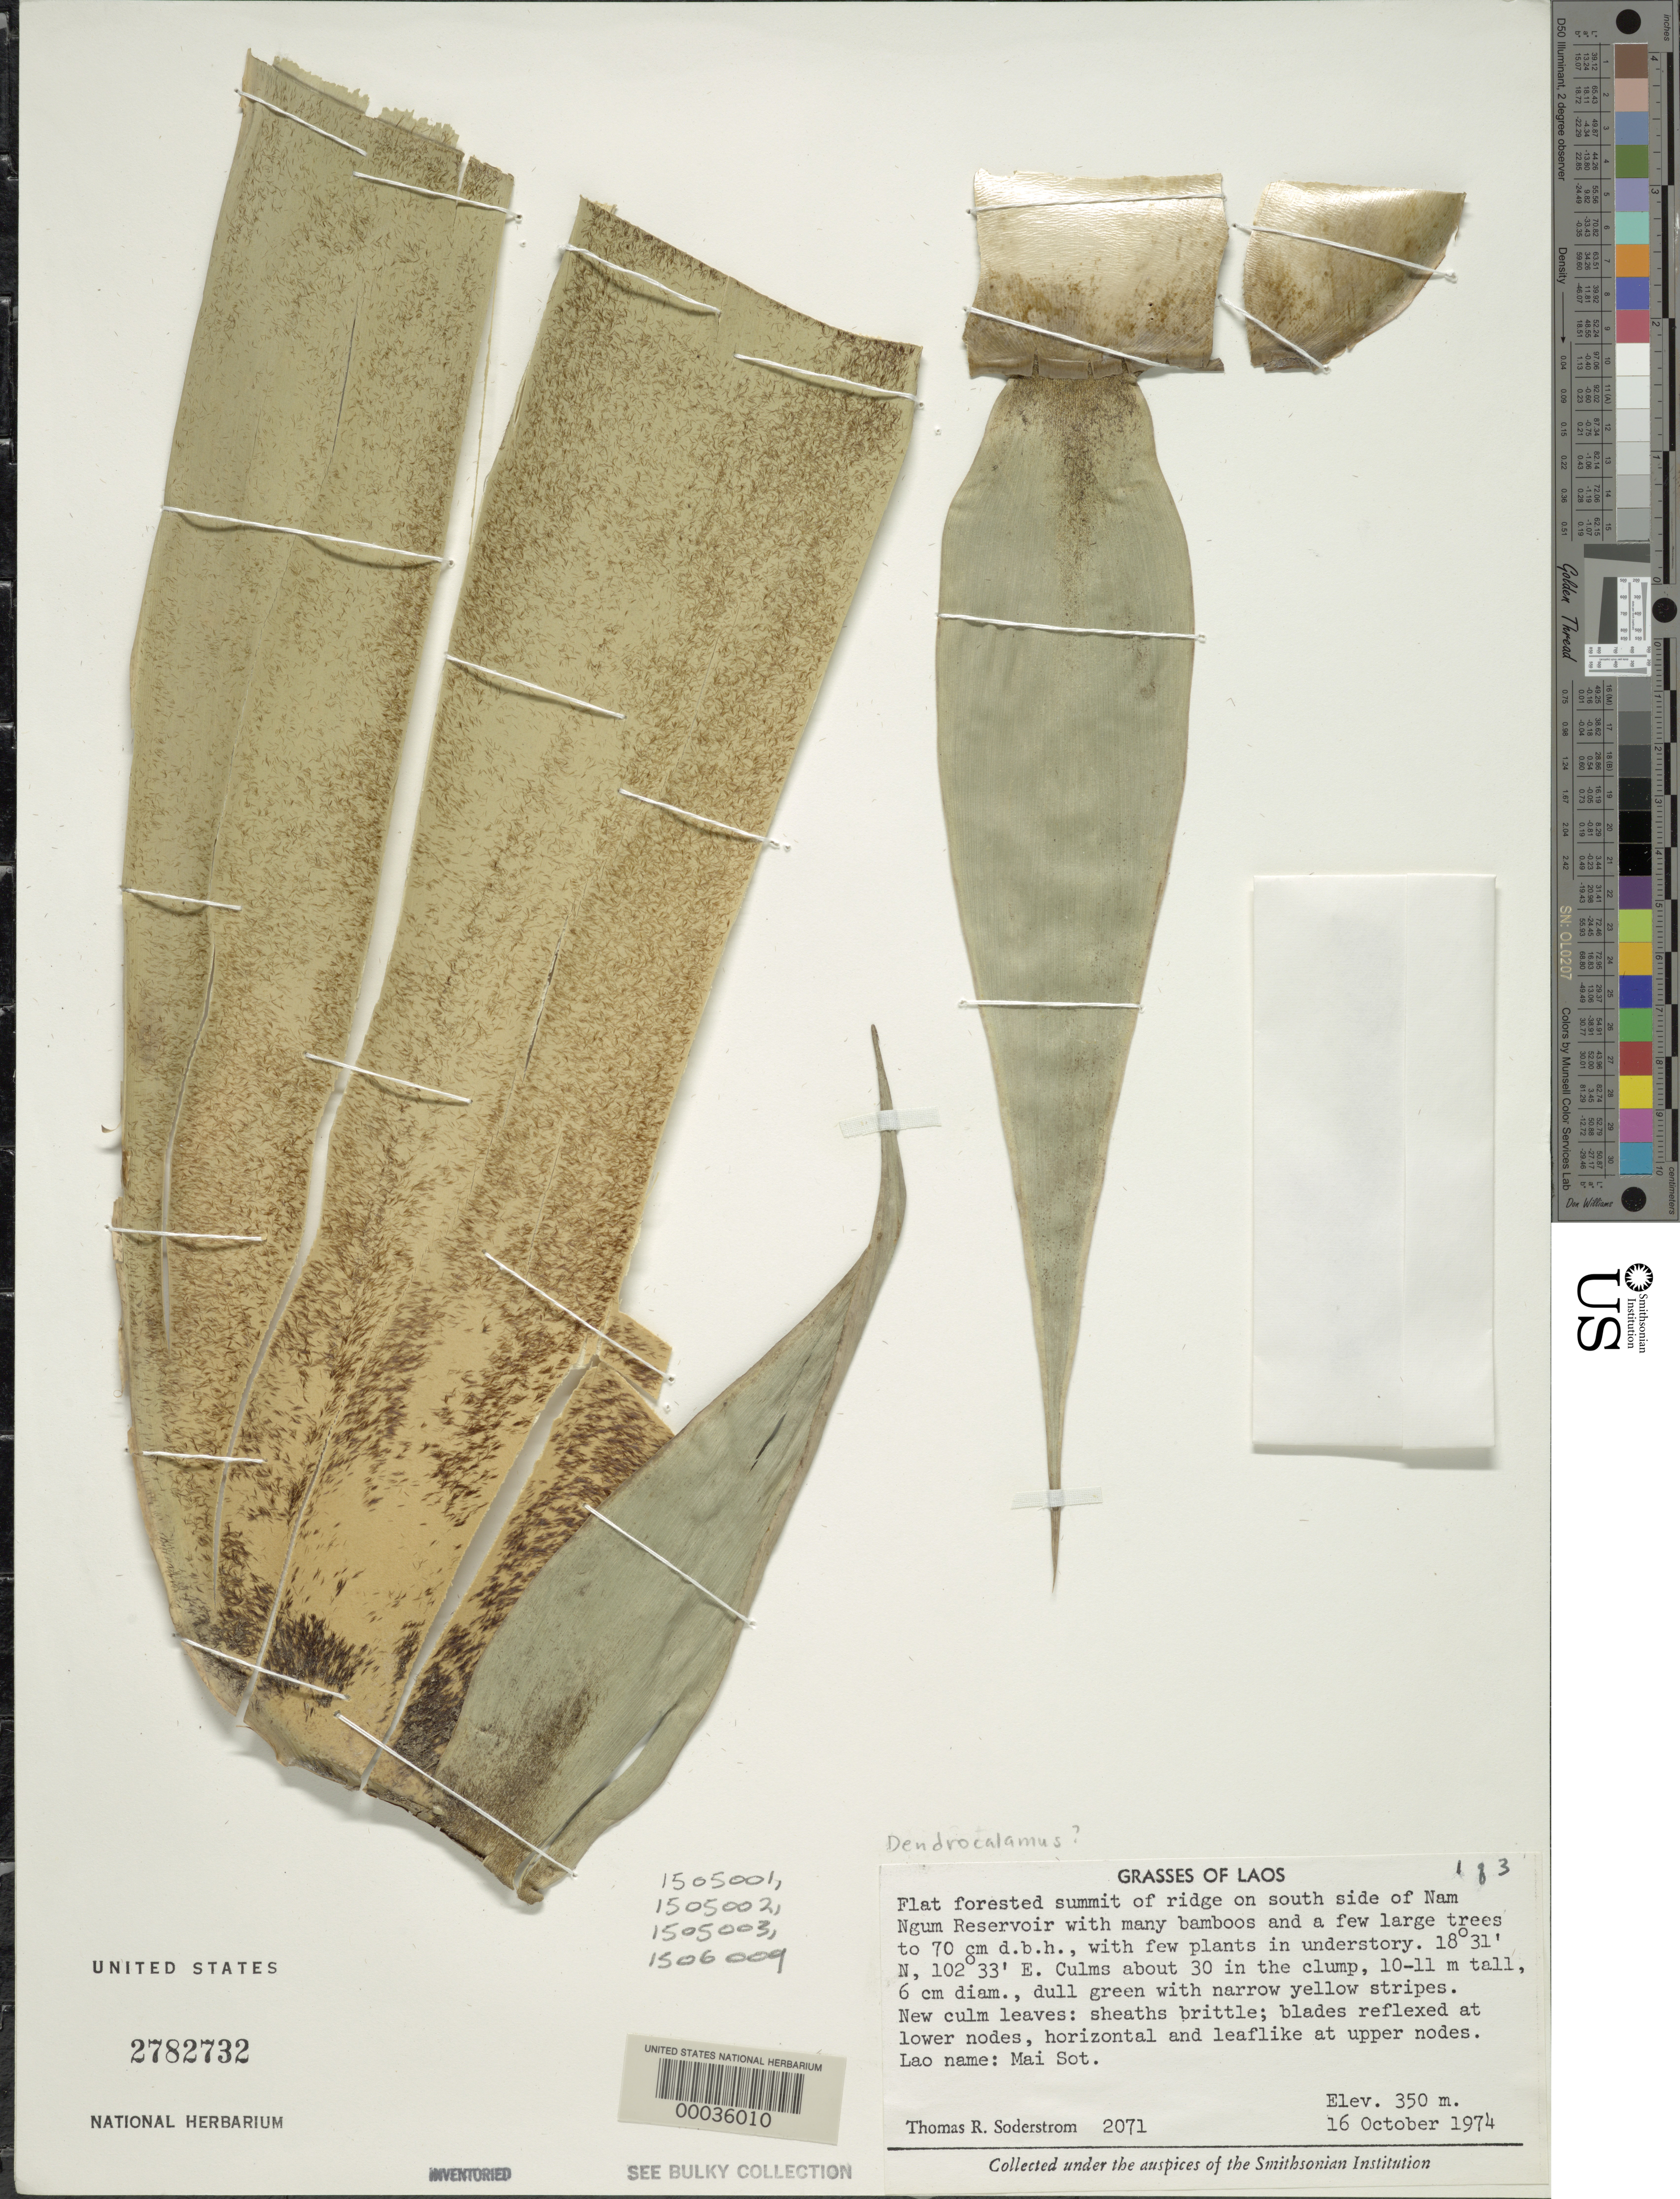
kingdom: Plantae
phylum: Tracheophyta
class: Liliopsida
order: Poales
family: Poaceae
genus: Dendrocalamus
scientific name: Dendrocalamus sp.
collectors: T. R. Soderstrom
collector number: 2071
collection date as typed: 16 Oct 1974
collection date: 1974-10-16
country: Laos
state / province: Viangchan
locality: Nam Ngum Reservoir, flat forested summit of ridge on south side of Nam Ngum Reservoir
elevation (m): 350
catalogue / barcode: US 2782732